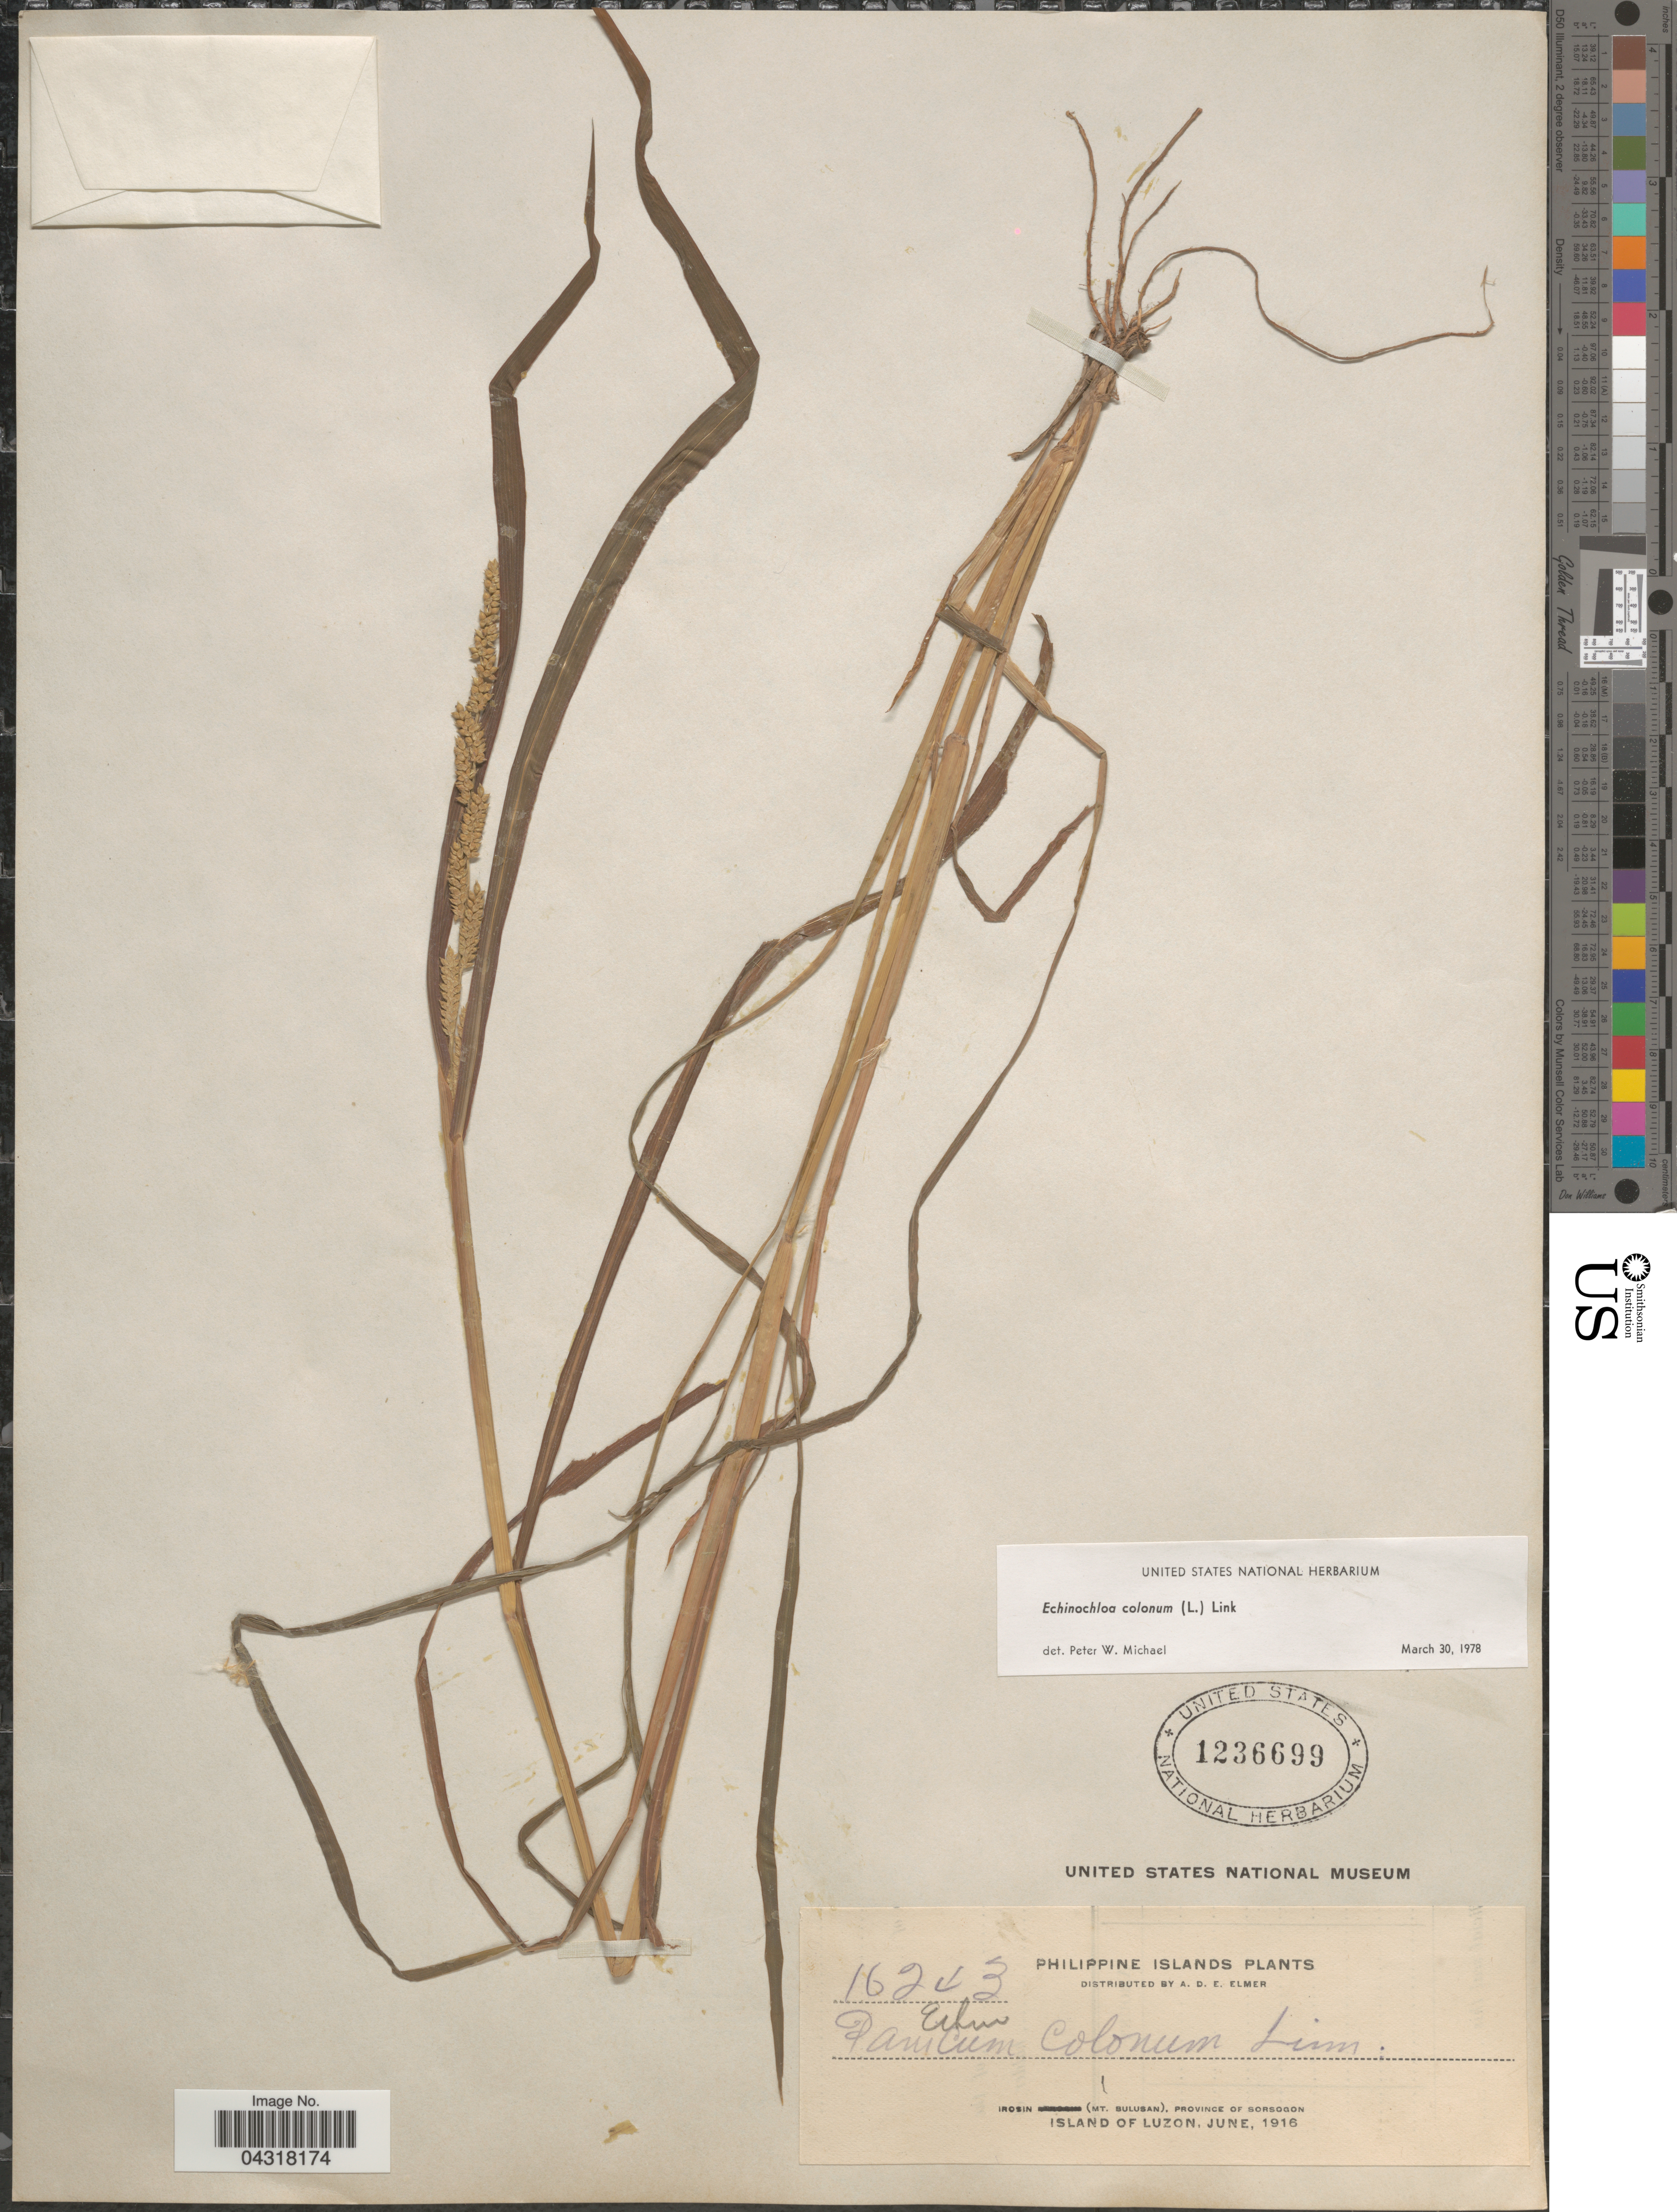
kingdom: Plantae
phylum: Tracheophyta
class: Liliopsida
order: Poales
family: Poaceae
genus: Echinochloa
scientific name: Echinochloa colona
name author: (L.) Link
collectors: A. D. E. Elmer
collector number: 16243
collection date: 1916-06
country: Philippines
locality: Irosin (Mt. Bulusan), Province of Sorsogon. Island of Luzon.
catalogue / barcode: US 1236699